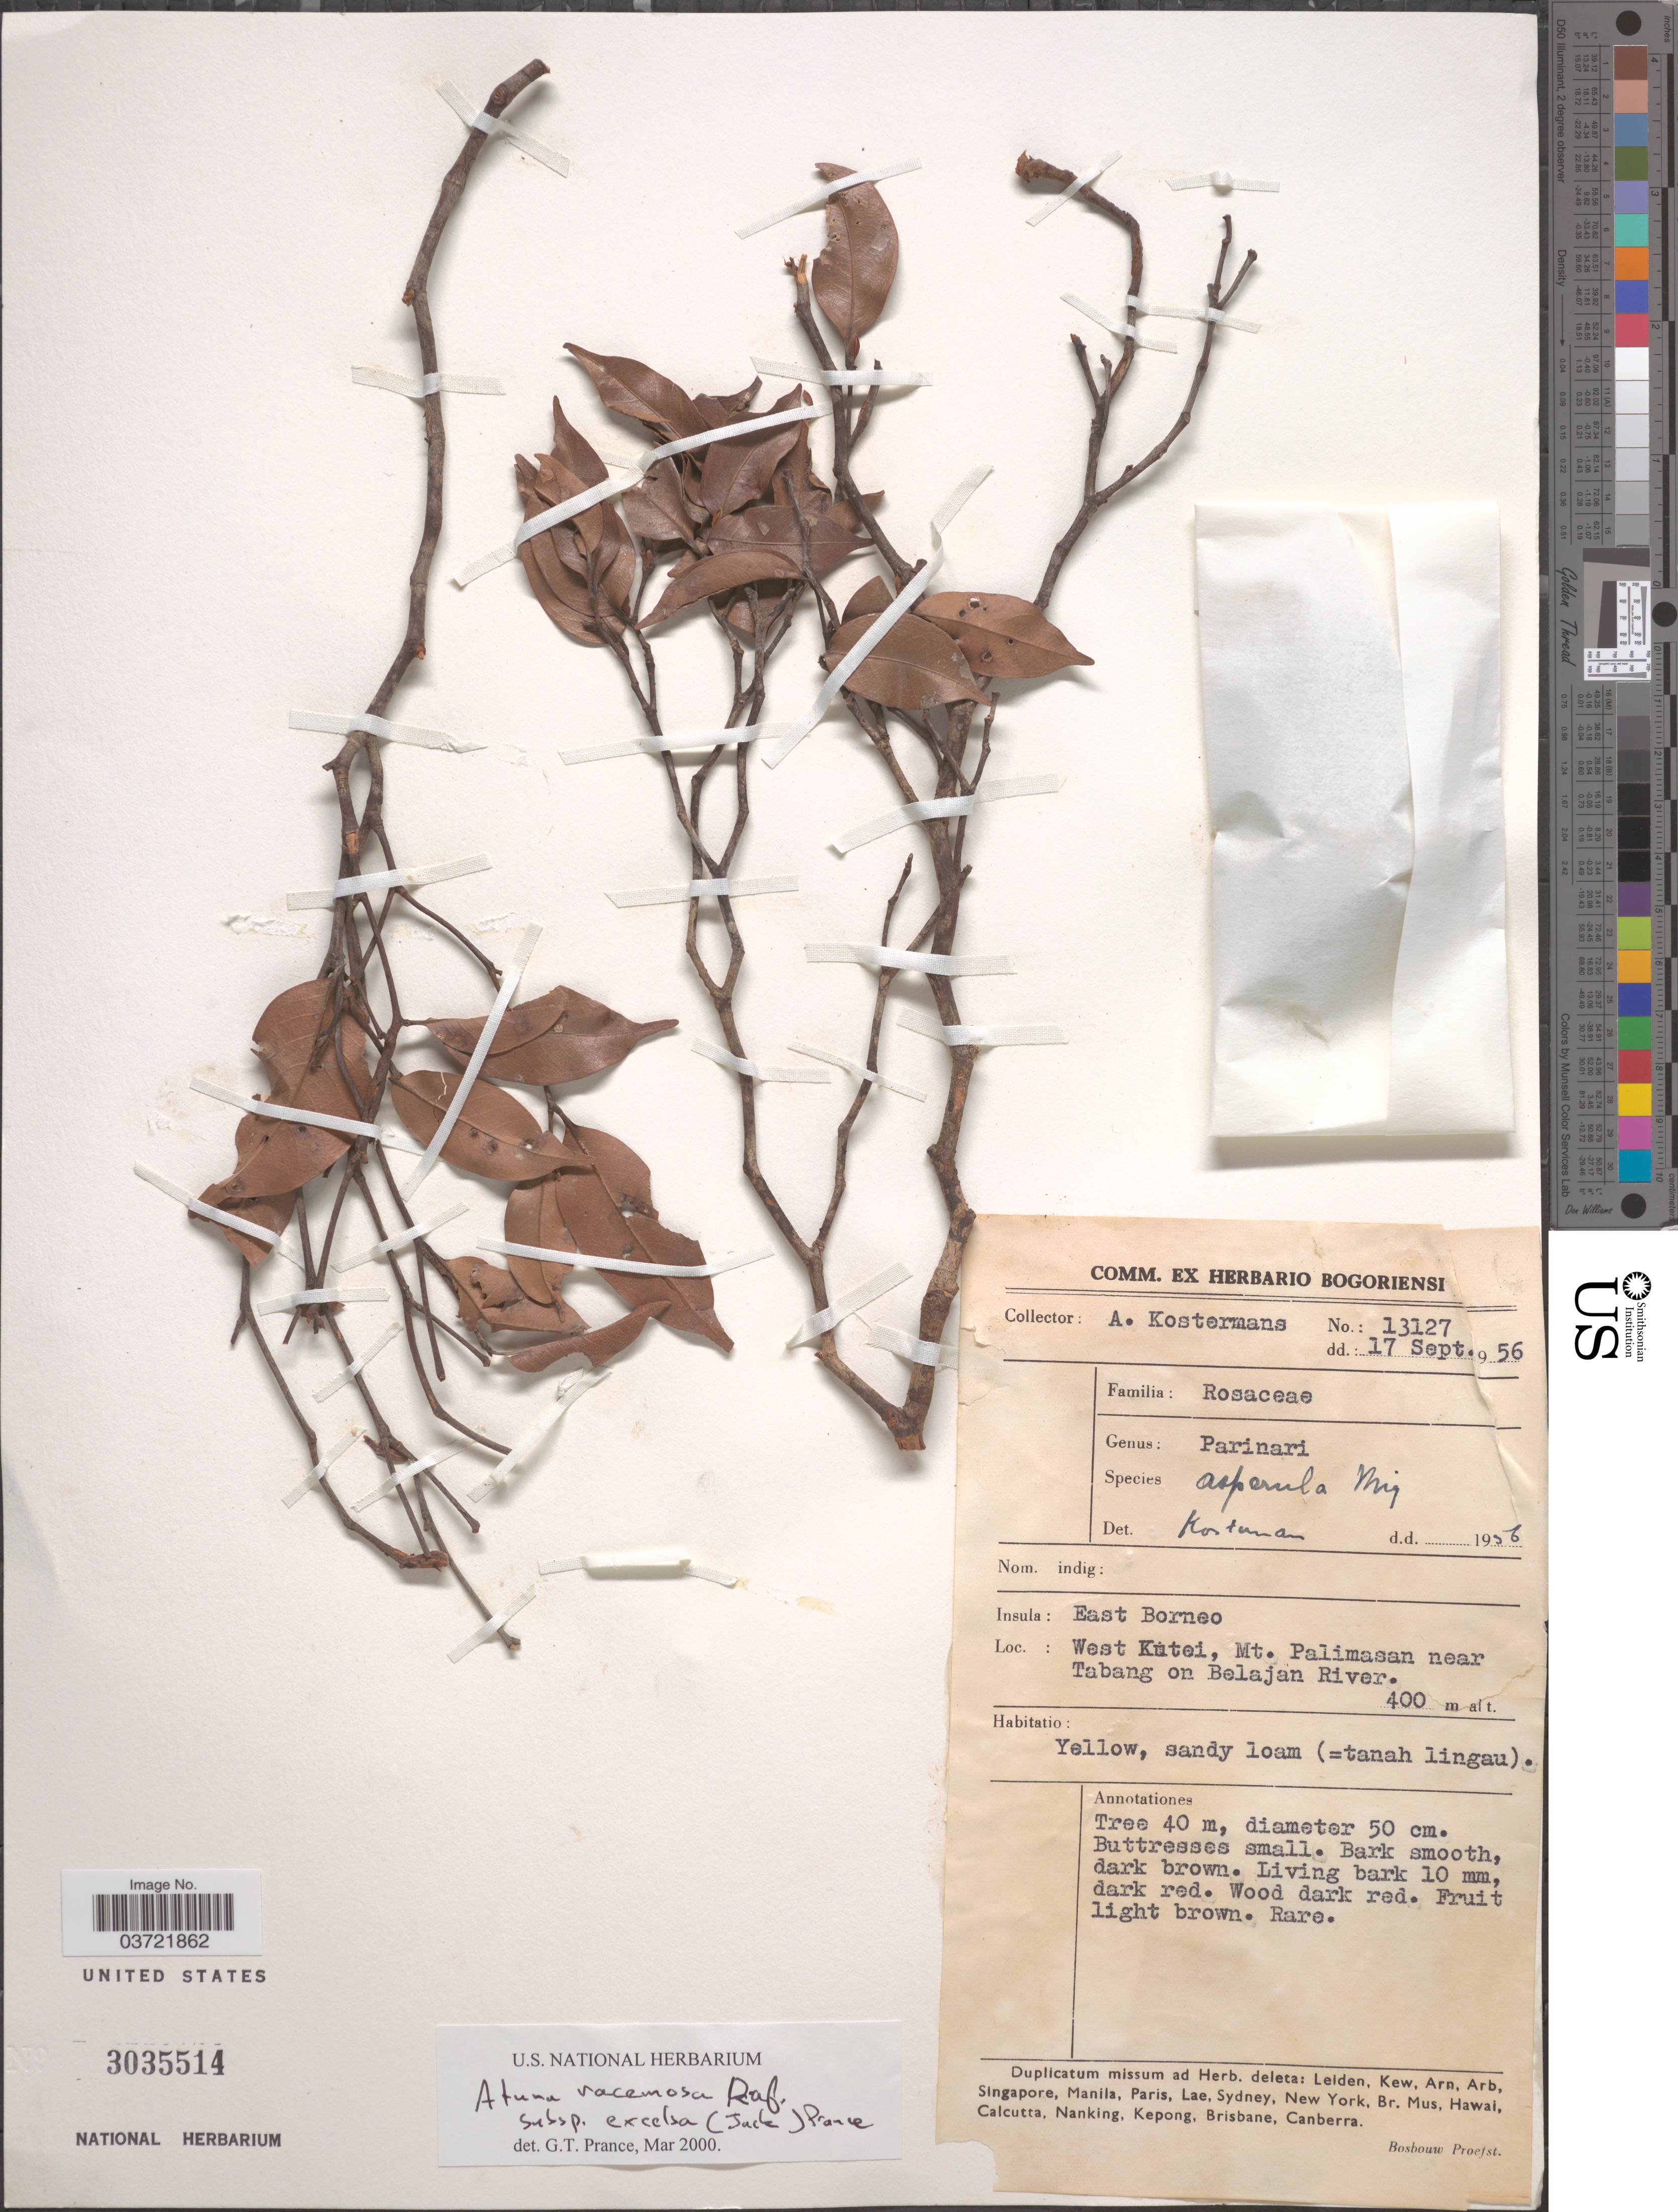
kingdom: Plantae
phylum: Tracheophyta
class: Magnoliopsida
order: Malpighiales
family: Chrysobalanaceae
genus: Atuna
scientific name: Atuna racemosa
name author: Raf.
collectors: A. J. G. Kostermans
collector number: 13127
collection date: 1956-09-17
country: Indonesia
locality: Insula: East Borneo. West Kutei, Mt. Palimasan near Tabang on Belajan River.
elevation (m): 400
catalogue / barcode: US 3035514